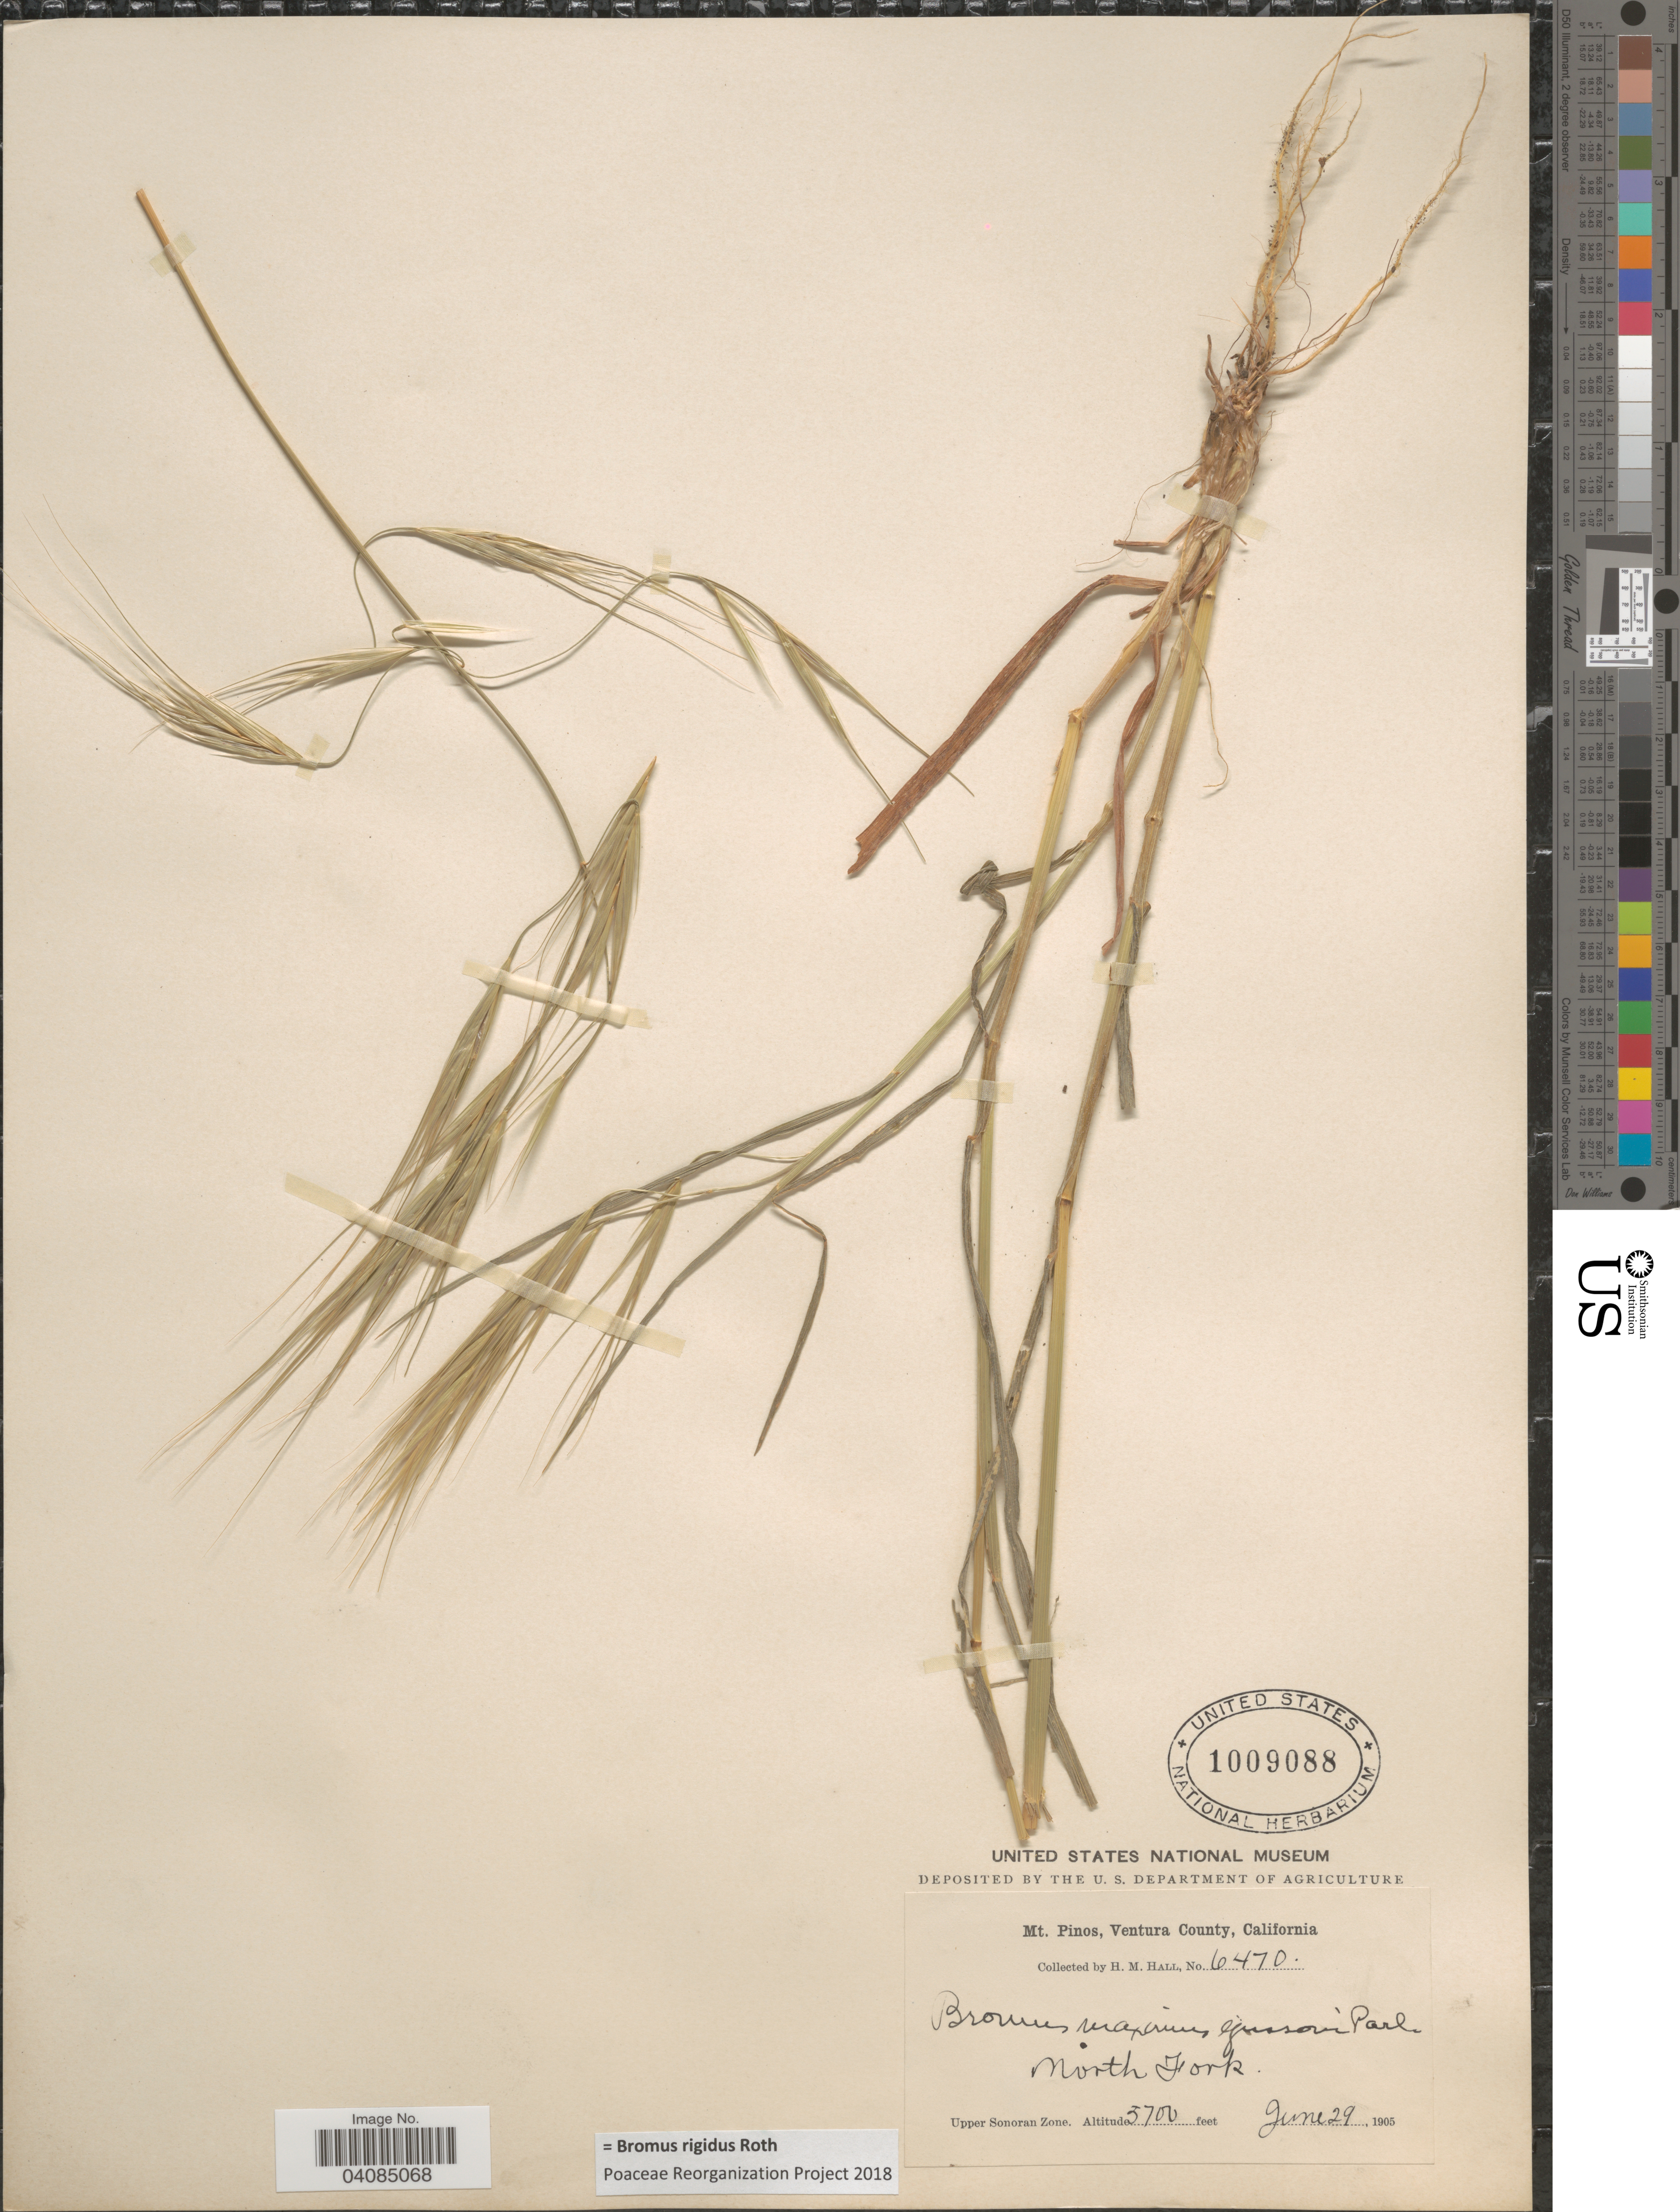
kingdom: Plantae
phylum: Tracheophyta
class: Liliopsida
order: Poales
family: Poaceae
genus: Bromus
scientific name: Bromus rigidus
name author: Roth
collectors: H. M. Hall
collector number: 6470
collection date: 1905-06-29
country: United States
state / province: California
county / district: Ventura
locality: Mt. Pinos, Ventura County. North Fork. Upper Sonoran Zone.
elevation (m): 1737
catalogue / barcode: US 1009088